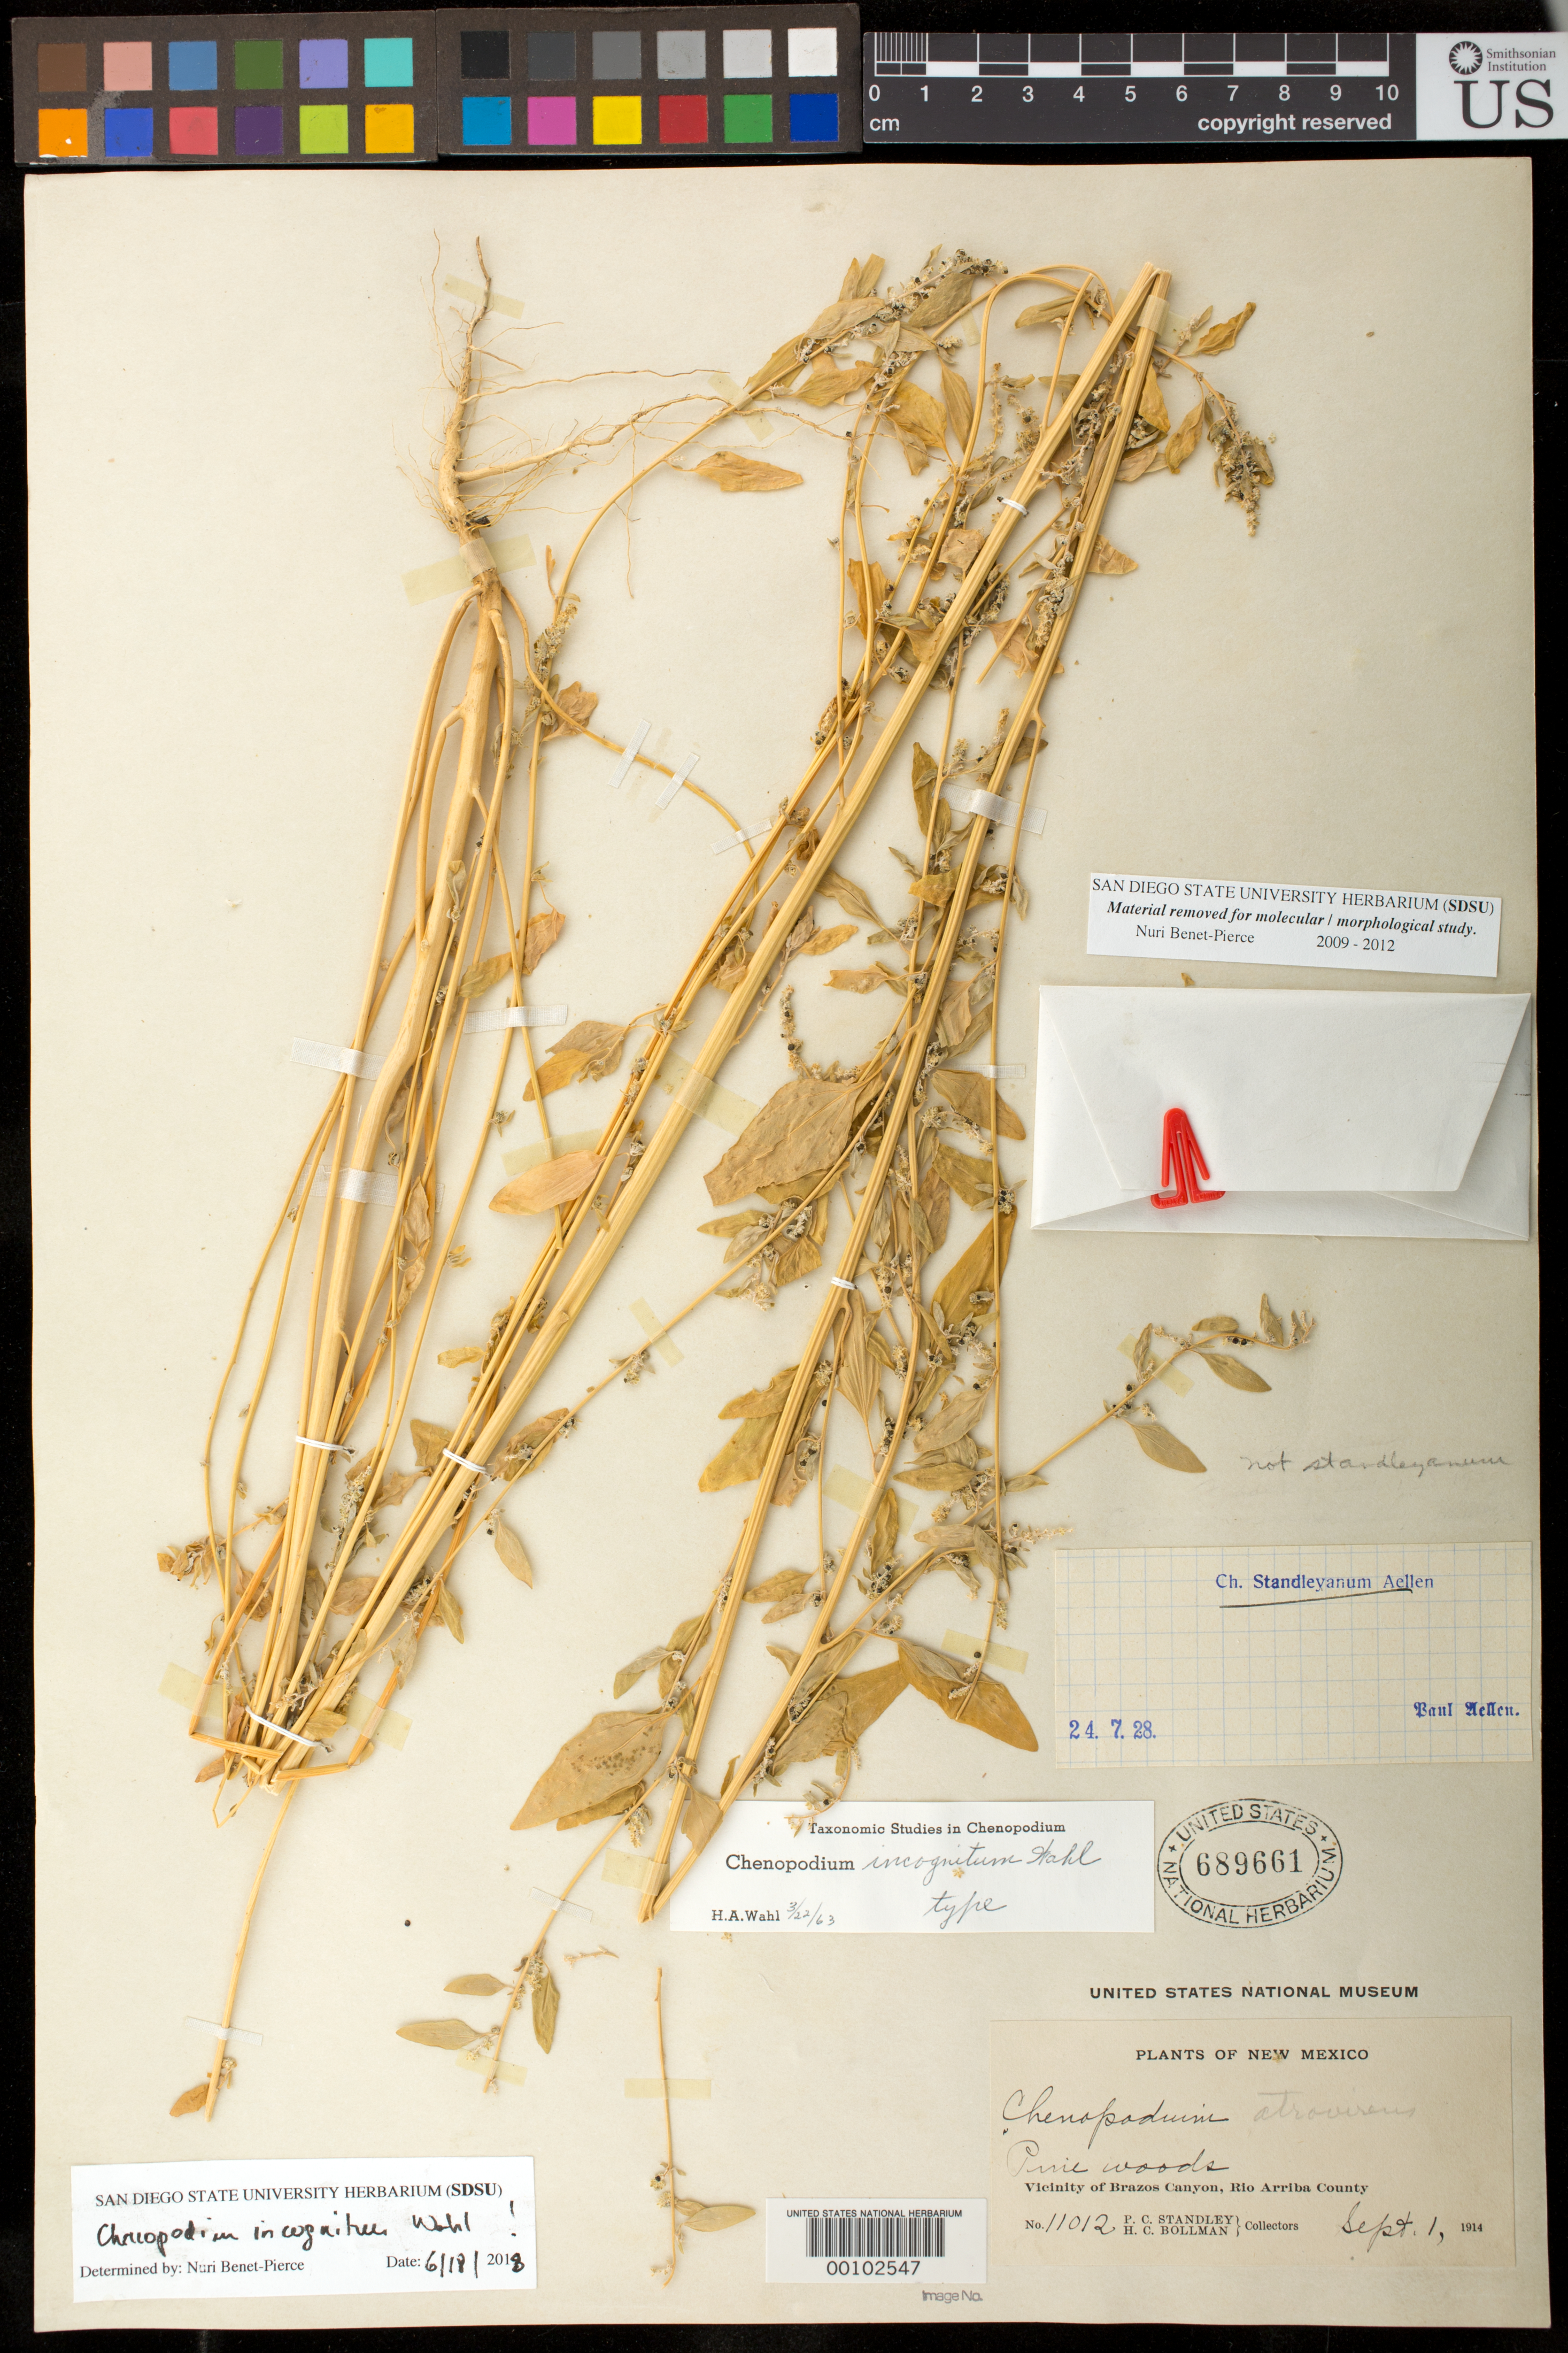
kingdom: Plantae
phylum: Tracheophyta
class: Magnoliopsida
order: Caryophyllales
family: Amaranthaceae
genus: Chenopodium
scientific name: Chenopodium incognitum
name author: Wahl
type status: Holotype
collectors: P. C. Standley & H. C. Bollman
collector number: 11012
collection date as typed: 01 Sep 1914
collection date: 1914-09-01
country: United States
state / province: New Mexico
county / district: Arriba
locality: Vicinity of Brazos Canyon.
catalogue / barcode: US 689661